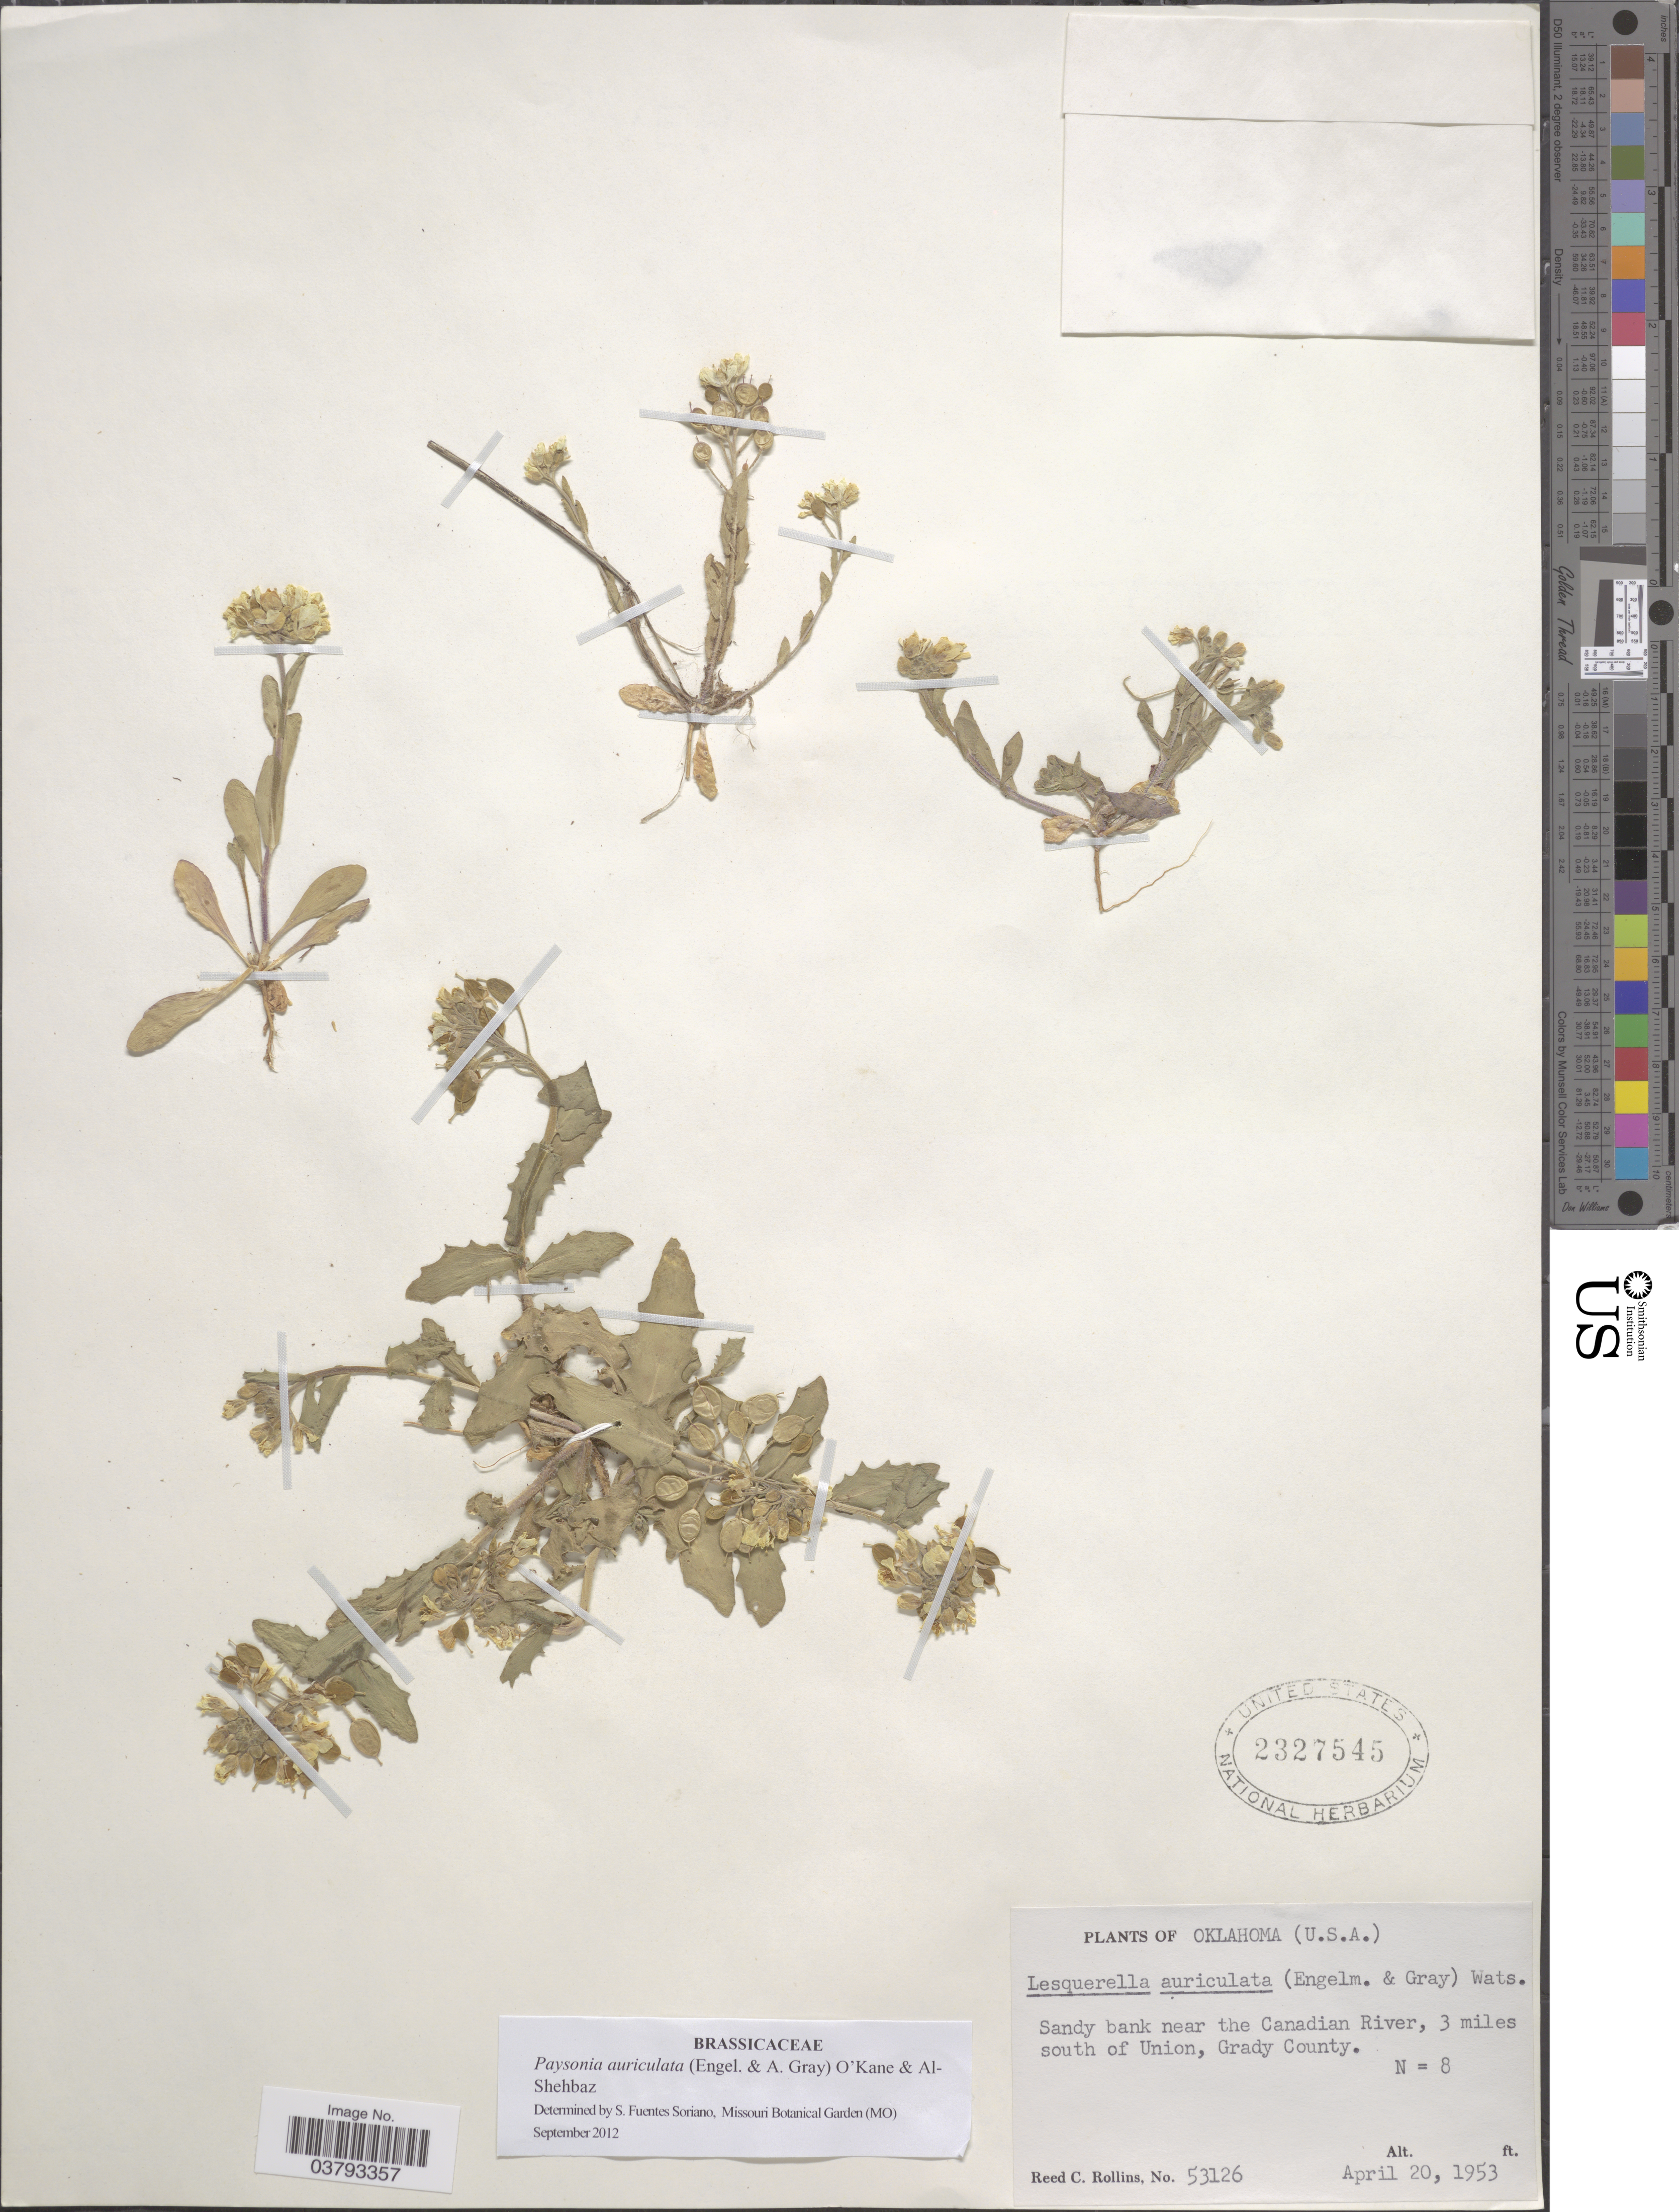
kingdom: Plantae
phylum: Tracheophyta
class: Magnoliopsida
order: Brassicales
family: Brassicaceae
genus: Lesquerella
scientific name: Lesquerella auriculata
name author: (Engelm. & A. Gray) S. Watson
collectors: R. C. Rollins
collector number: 53126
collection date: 1953-04-20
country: United States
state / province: Oklahoma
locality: Sandy bank near the Canadian River, 3 miles south of Union, Grady County.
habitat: sandy bank near river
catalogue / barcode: US 2327545